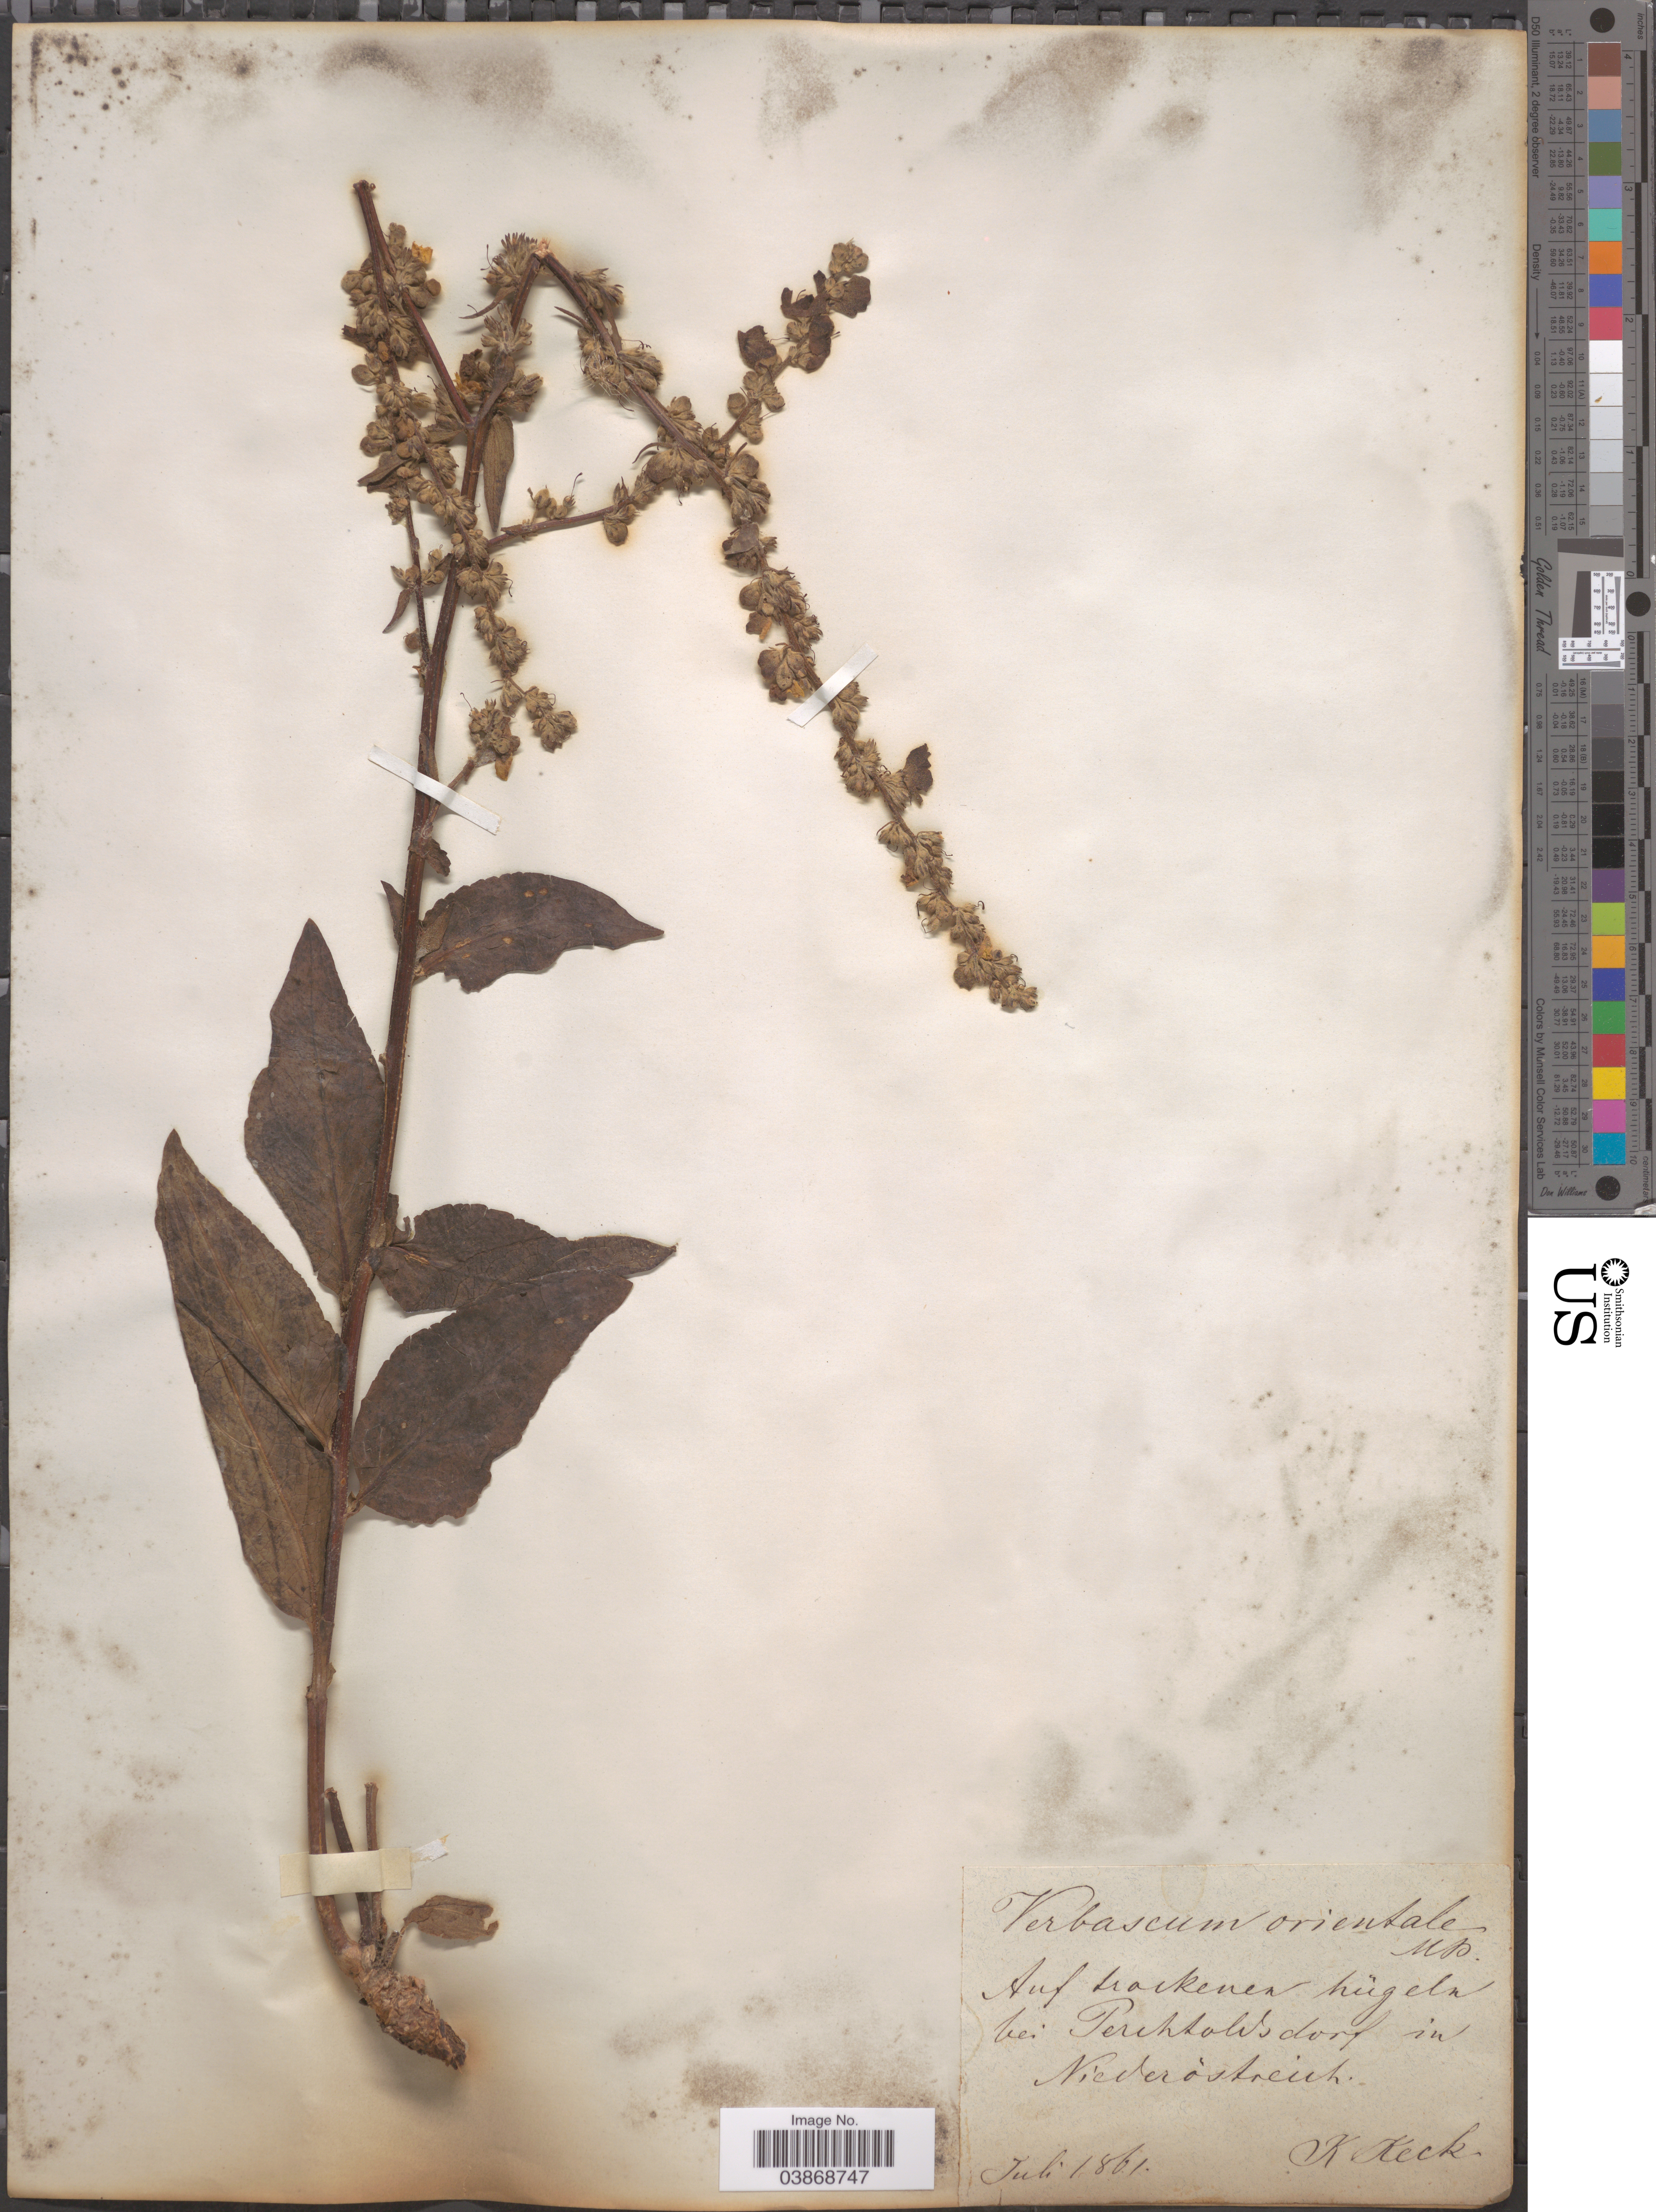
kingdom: Plantae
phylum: Tracheophyta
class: Magnoliopsida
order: Lamiales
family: Scrophulariaceae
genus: Verbascum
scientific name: Verbascum orientale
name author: (L.) All.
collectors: K. Keck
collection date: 1861-07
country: Austria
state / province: Niederosterreich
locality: Auf krackenen hügeln bei Perchtoldsdorf.